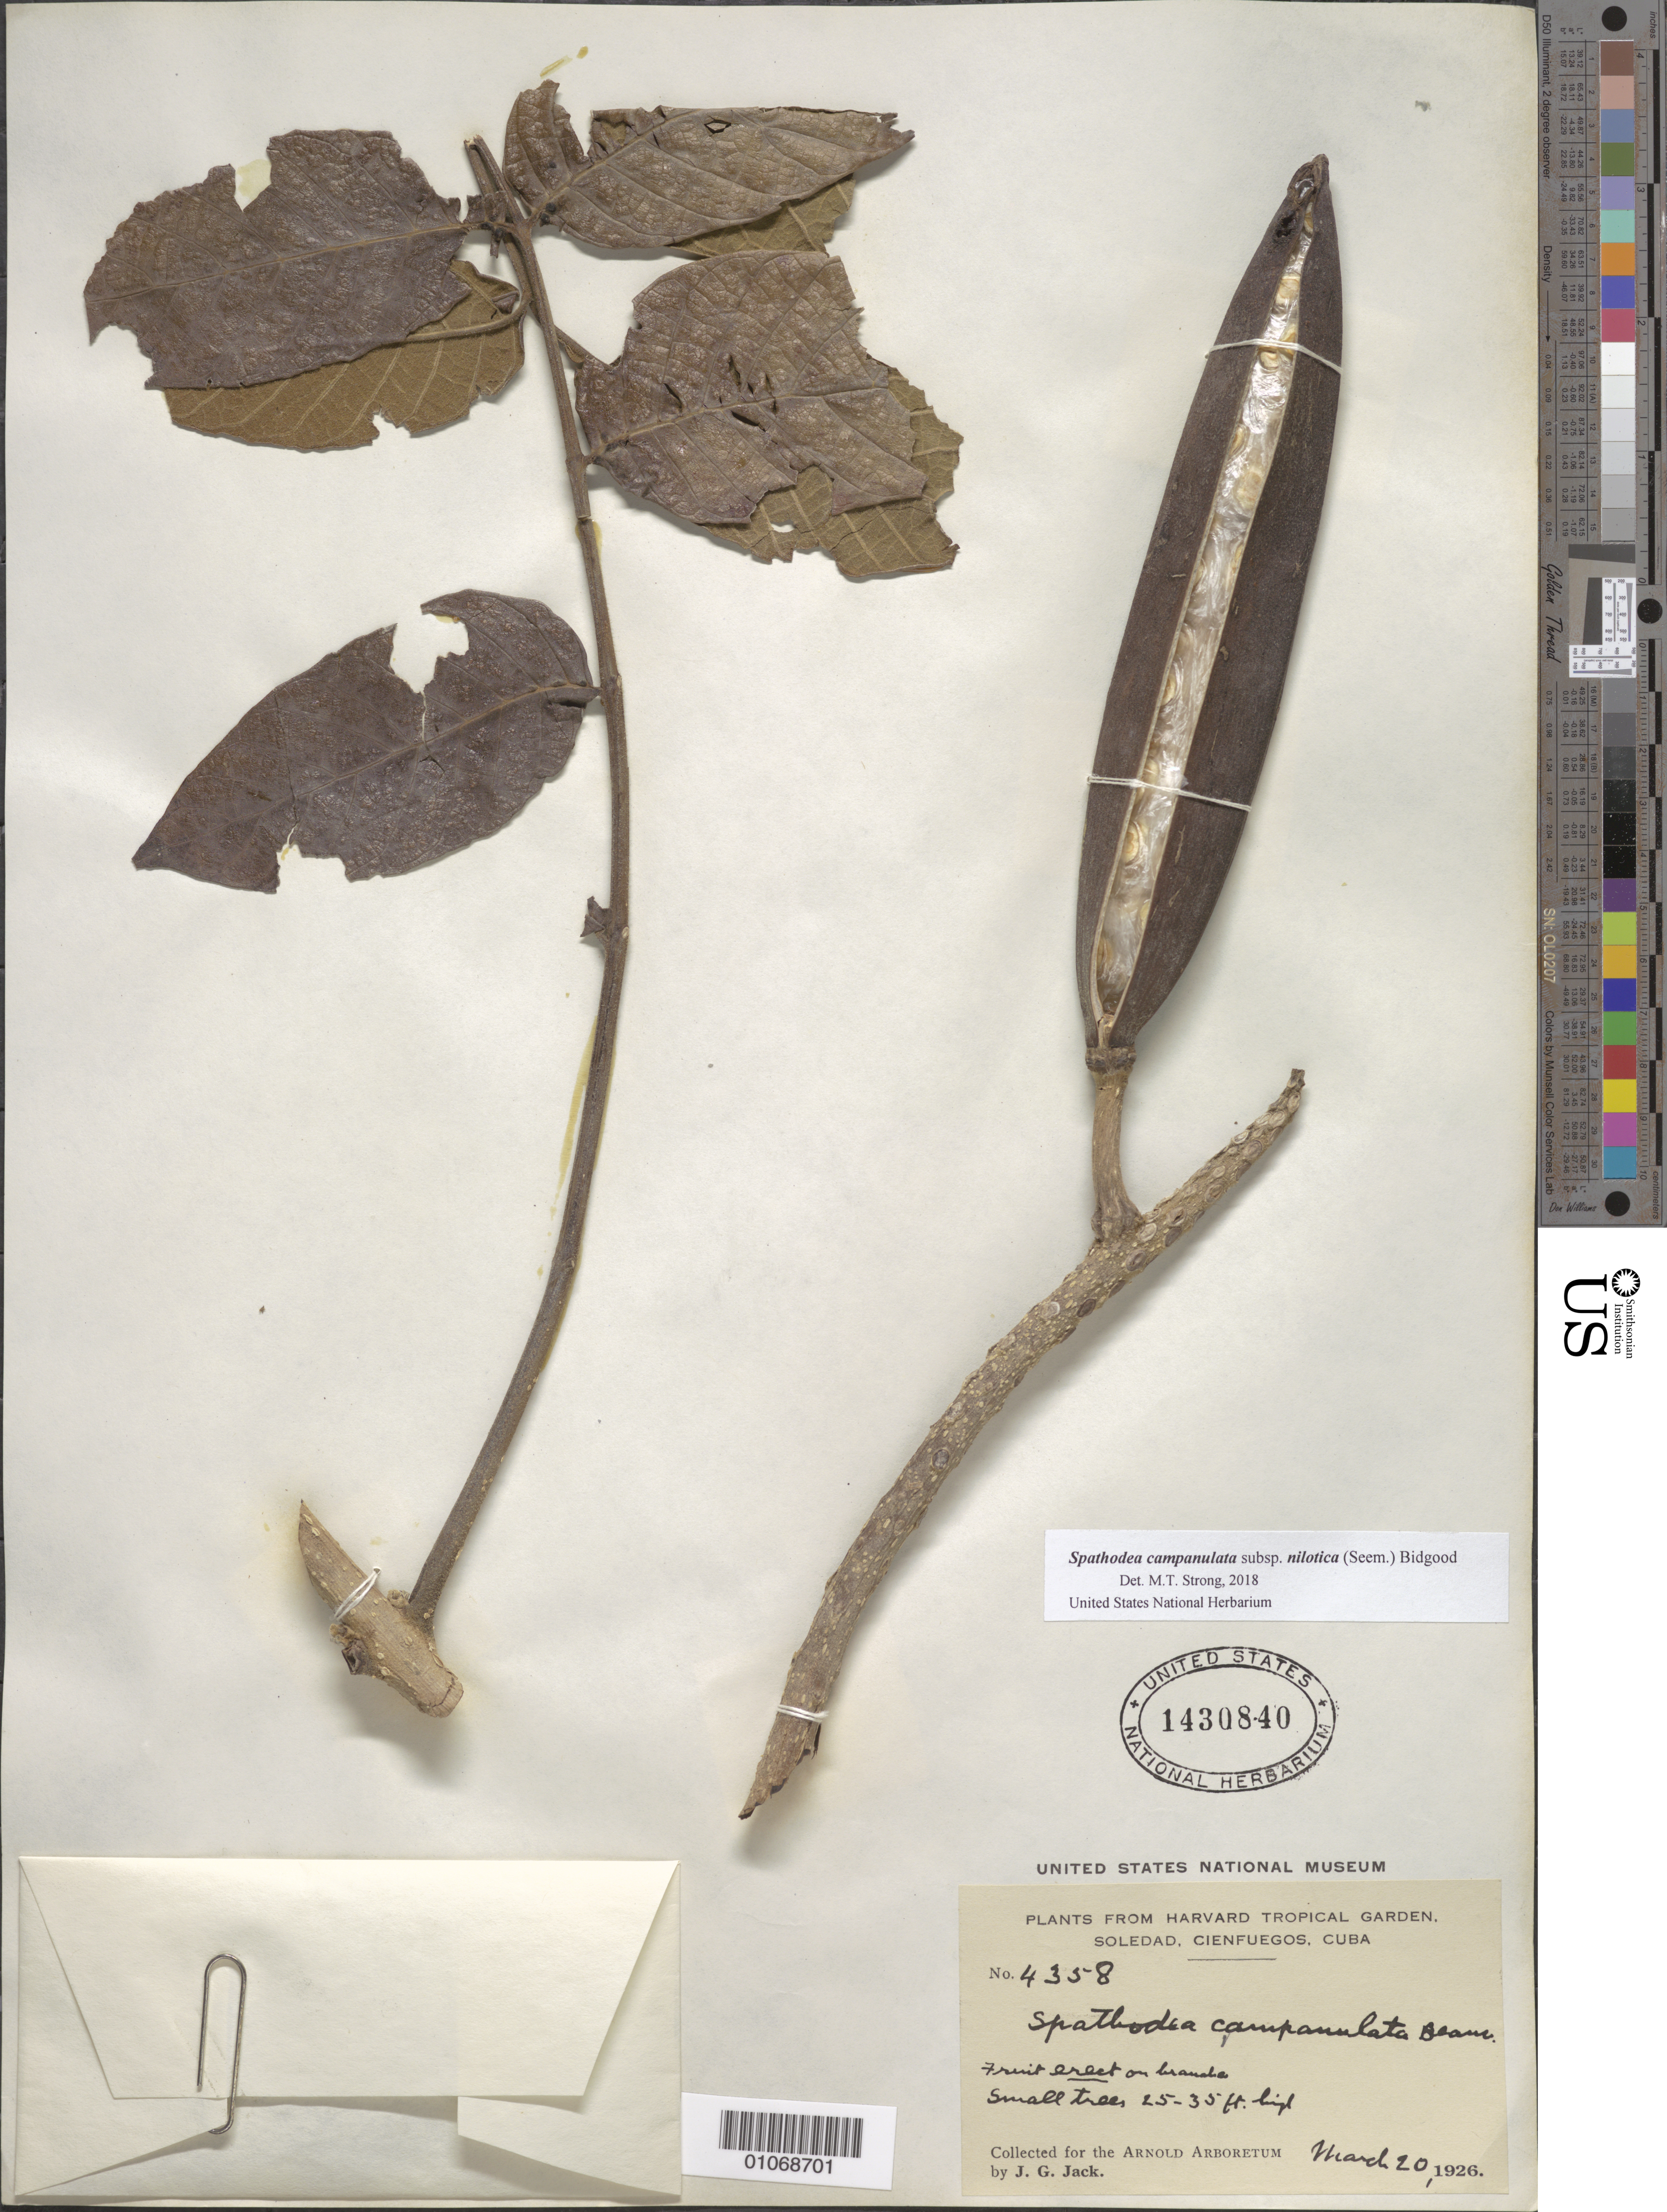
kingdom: Plantae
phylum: Tracheophyta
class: Magnoliopsida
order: Lamiales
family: Bignoniaceae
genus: Spathodea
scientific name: Spathodea campanulata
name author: P. Beauv.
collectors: J. G. Jack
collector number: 4358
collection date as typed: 20 Mar 1926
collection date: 1926-03-20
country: Cuba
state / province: Cienfuegos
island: Cuba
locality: Soledad, Cienfuegos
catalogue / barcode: US 1430840